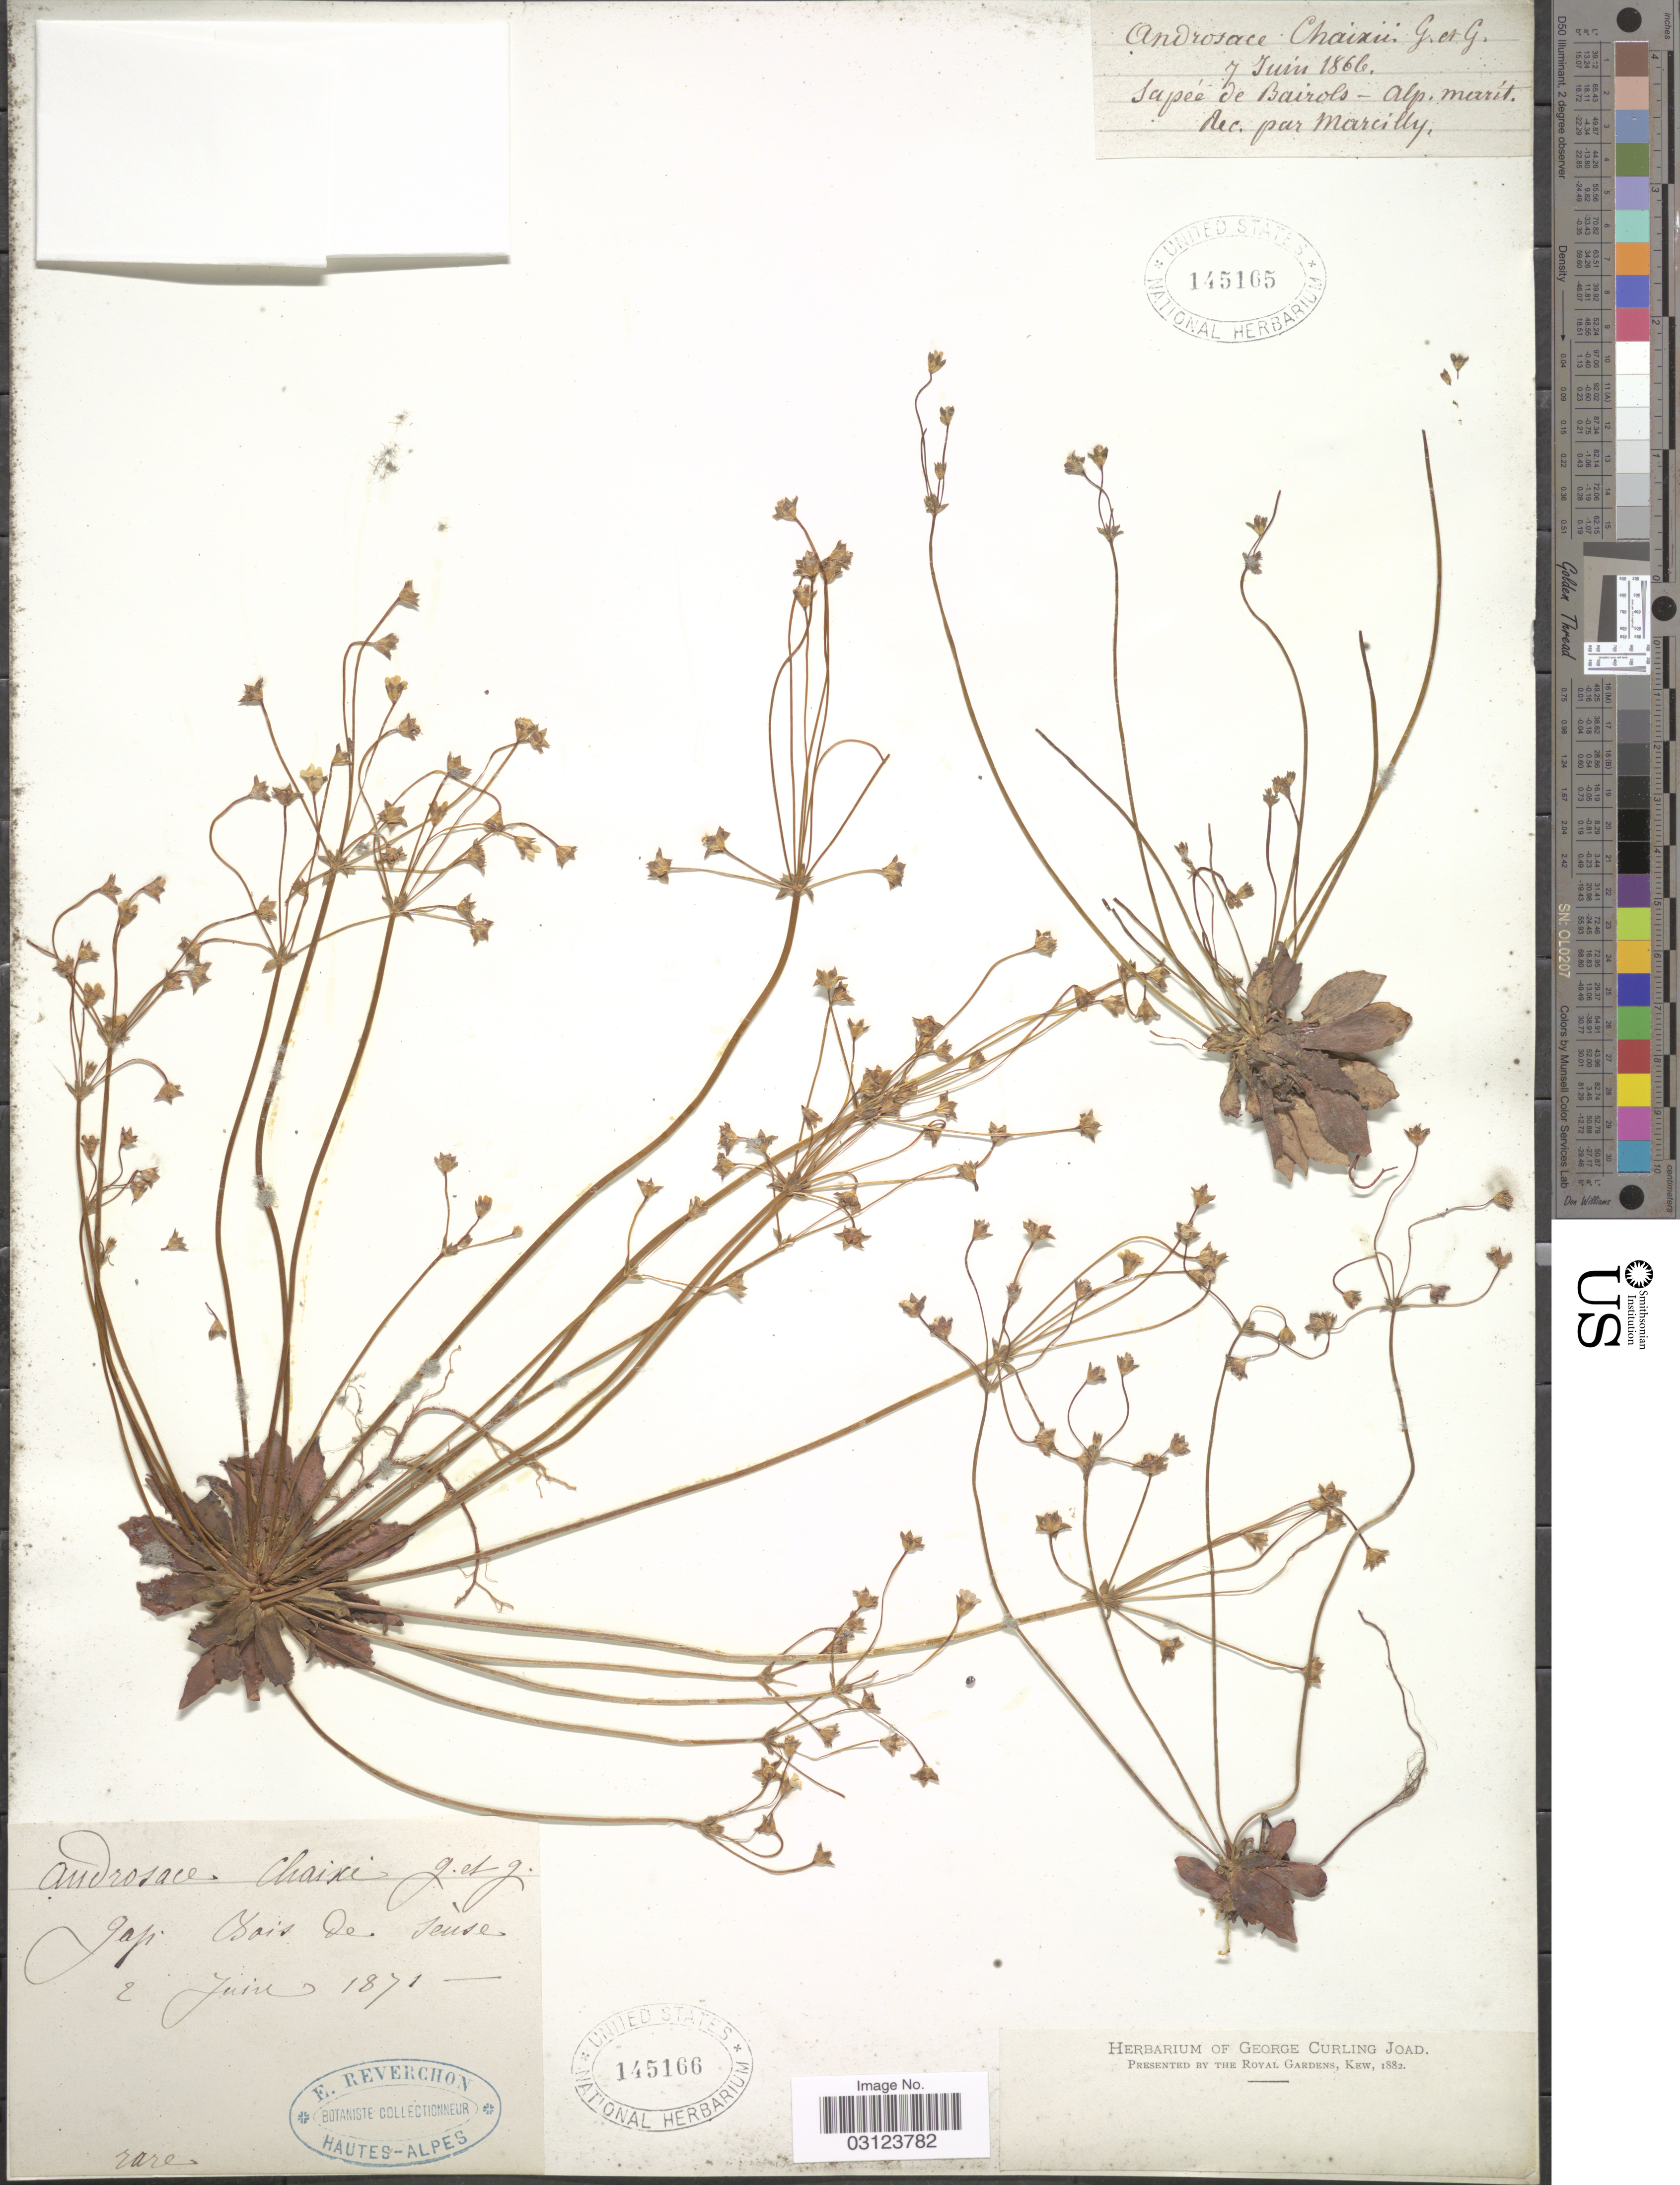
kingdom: Plantae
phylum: Tracheophyta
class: Magnoliopsida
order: Ericales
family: Primulaceae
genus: Androsace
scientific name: Androsace chaixii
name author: Gren. & Godr.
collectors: E. Reverchon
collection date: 1871-06-02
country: France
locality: Gap. Bois de Seuse.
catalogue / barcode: US 145166